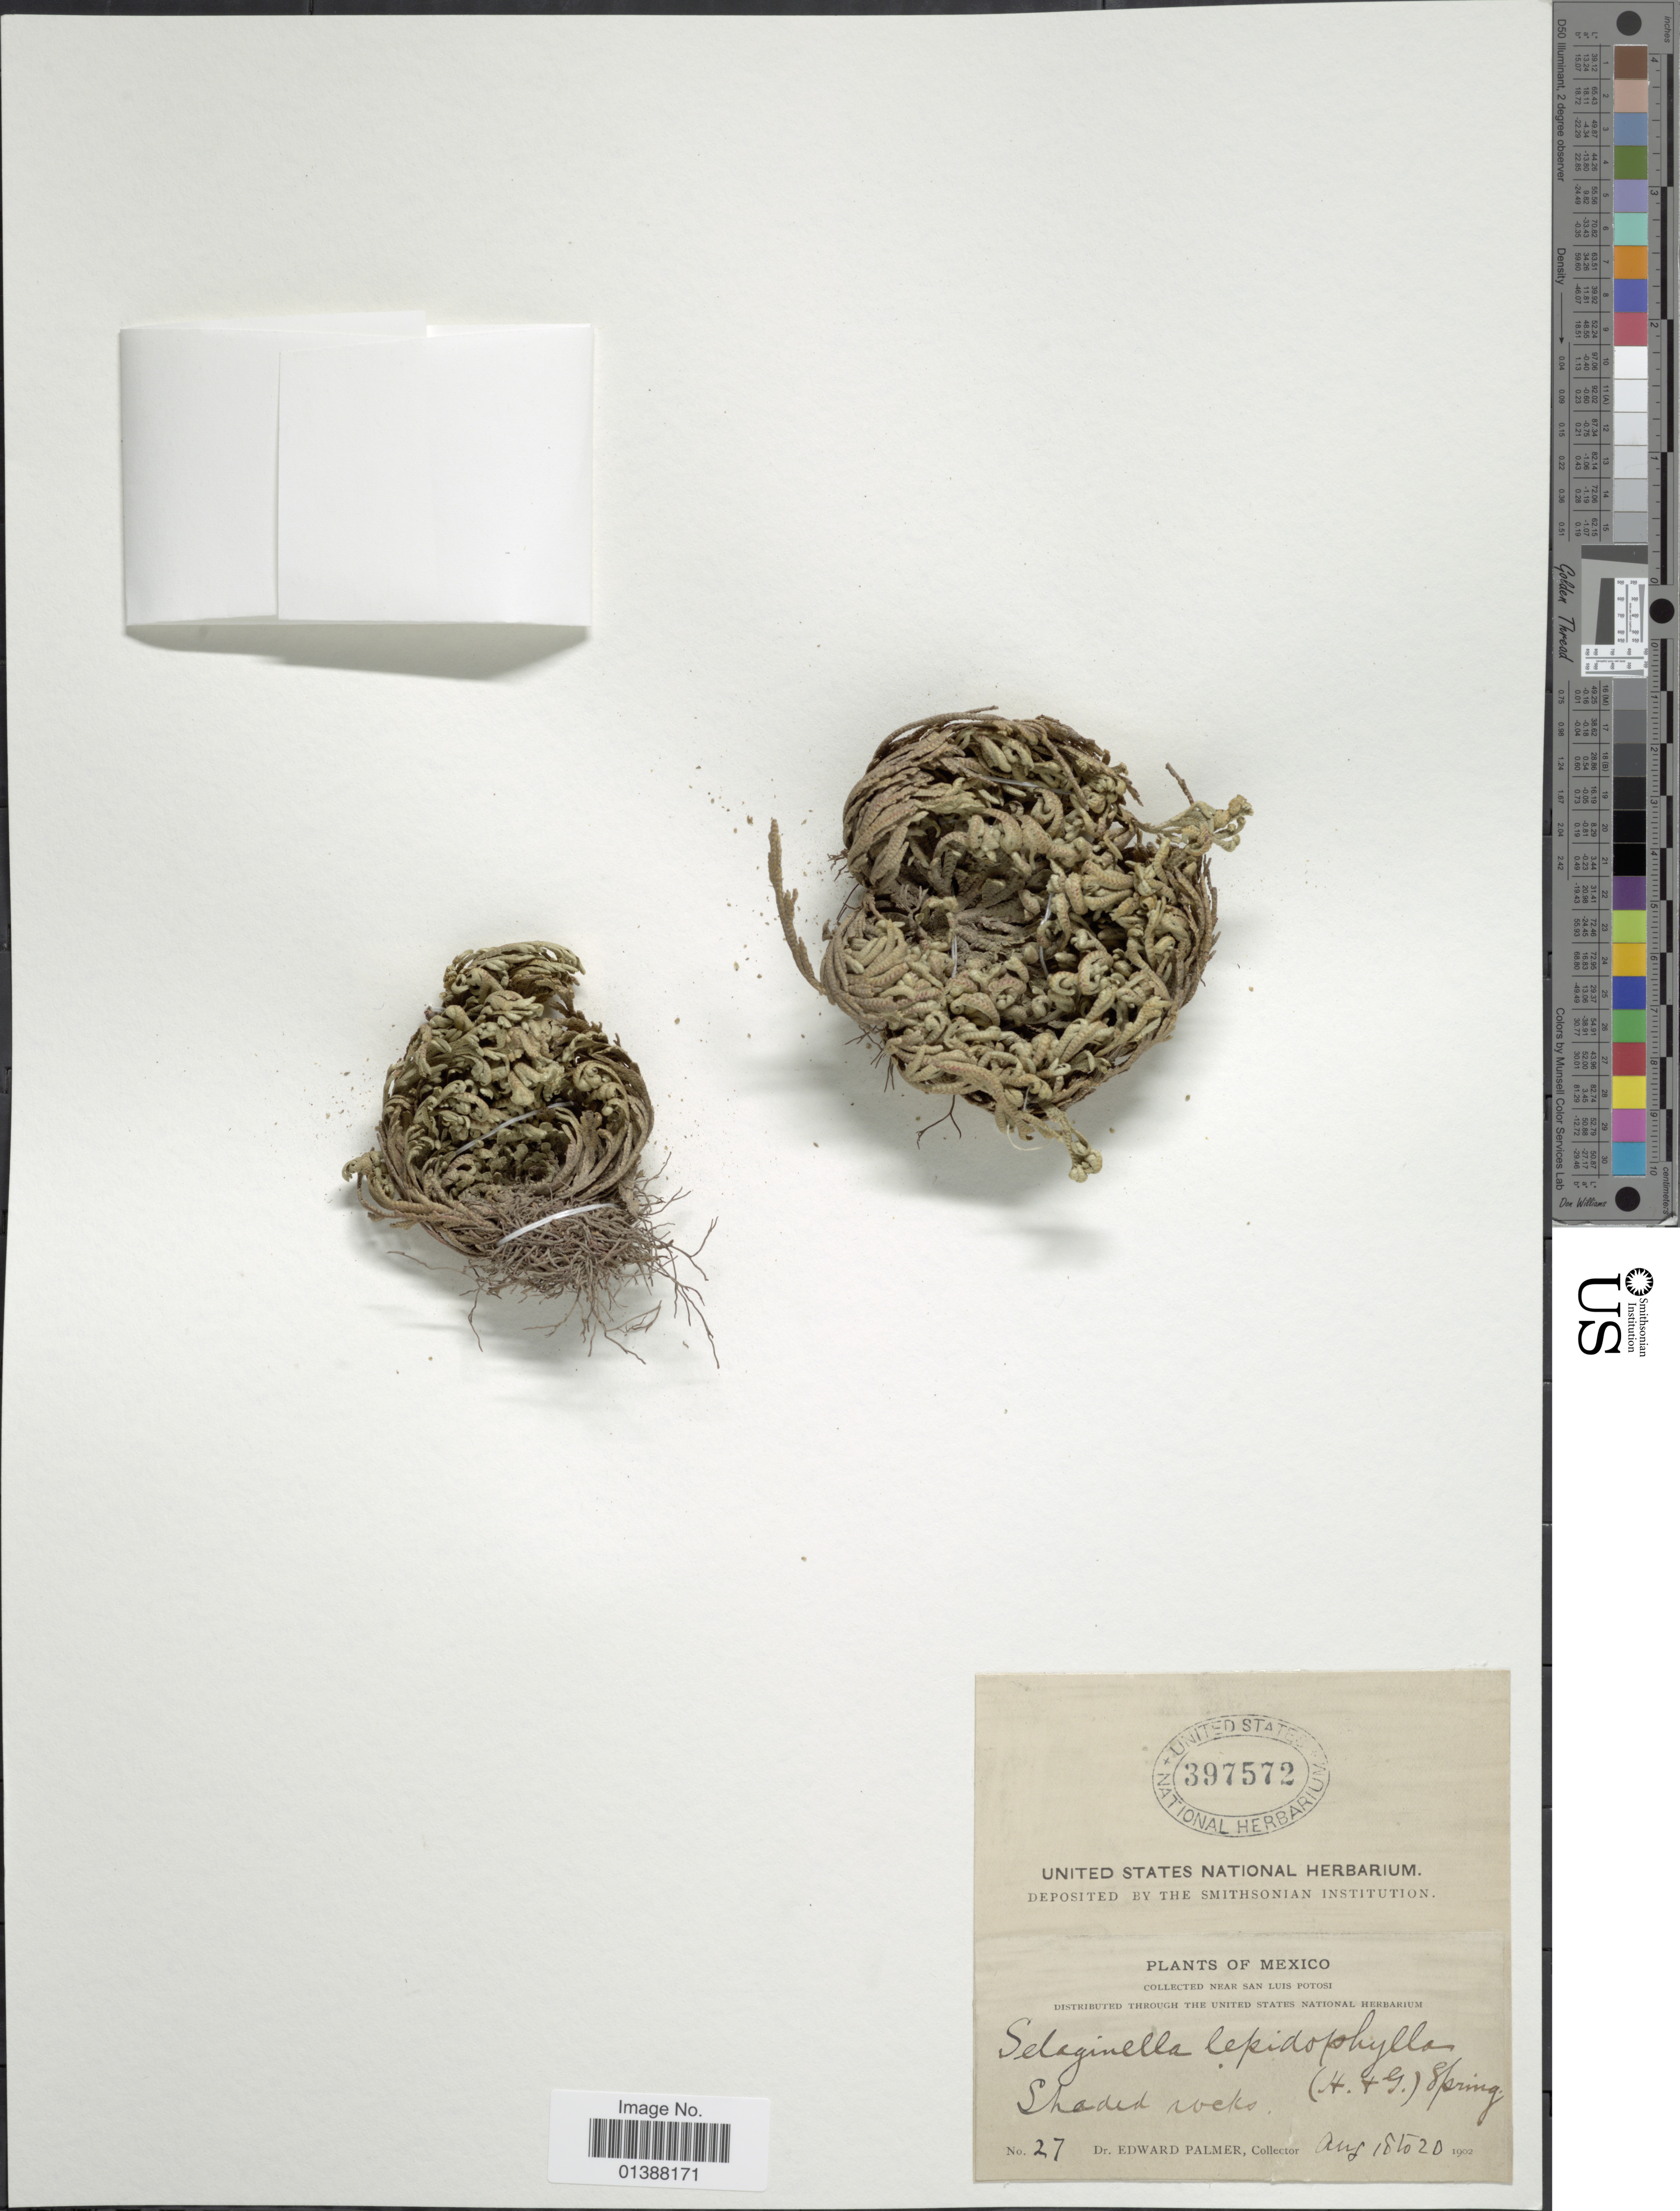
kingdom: Plantae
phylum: Tracheophyta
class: Lycopodiopsida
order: Selaginellales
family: Selaginellaceae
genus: Selaginella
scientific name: Selaginella lepidophylla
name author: (Hook. & Grev.) Spring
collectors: E. Palmer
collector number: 27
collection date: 1902-08-18/1902-08-20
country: Mexico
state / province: San Luis Potosí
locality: Near San Luis Potosi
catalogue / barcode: US 397572